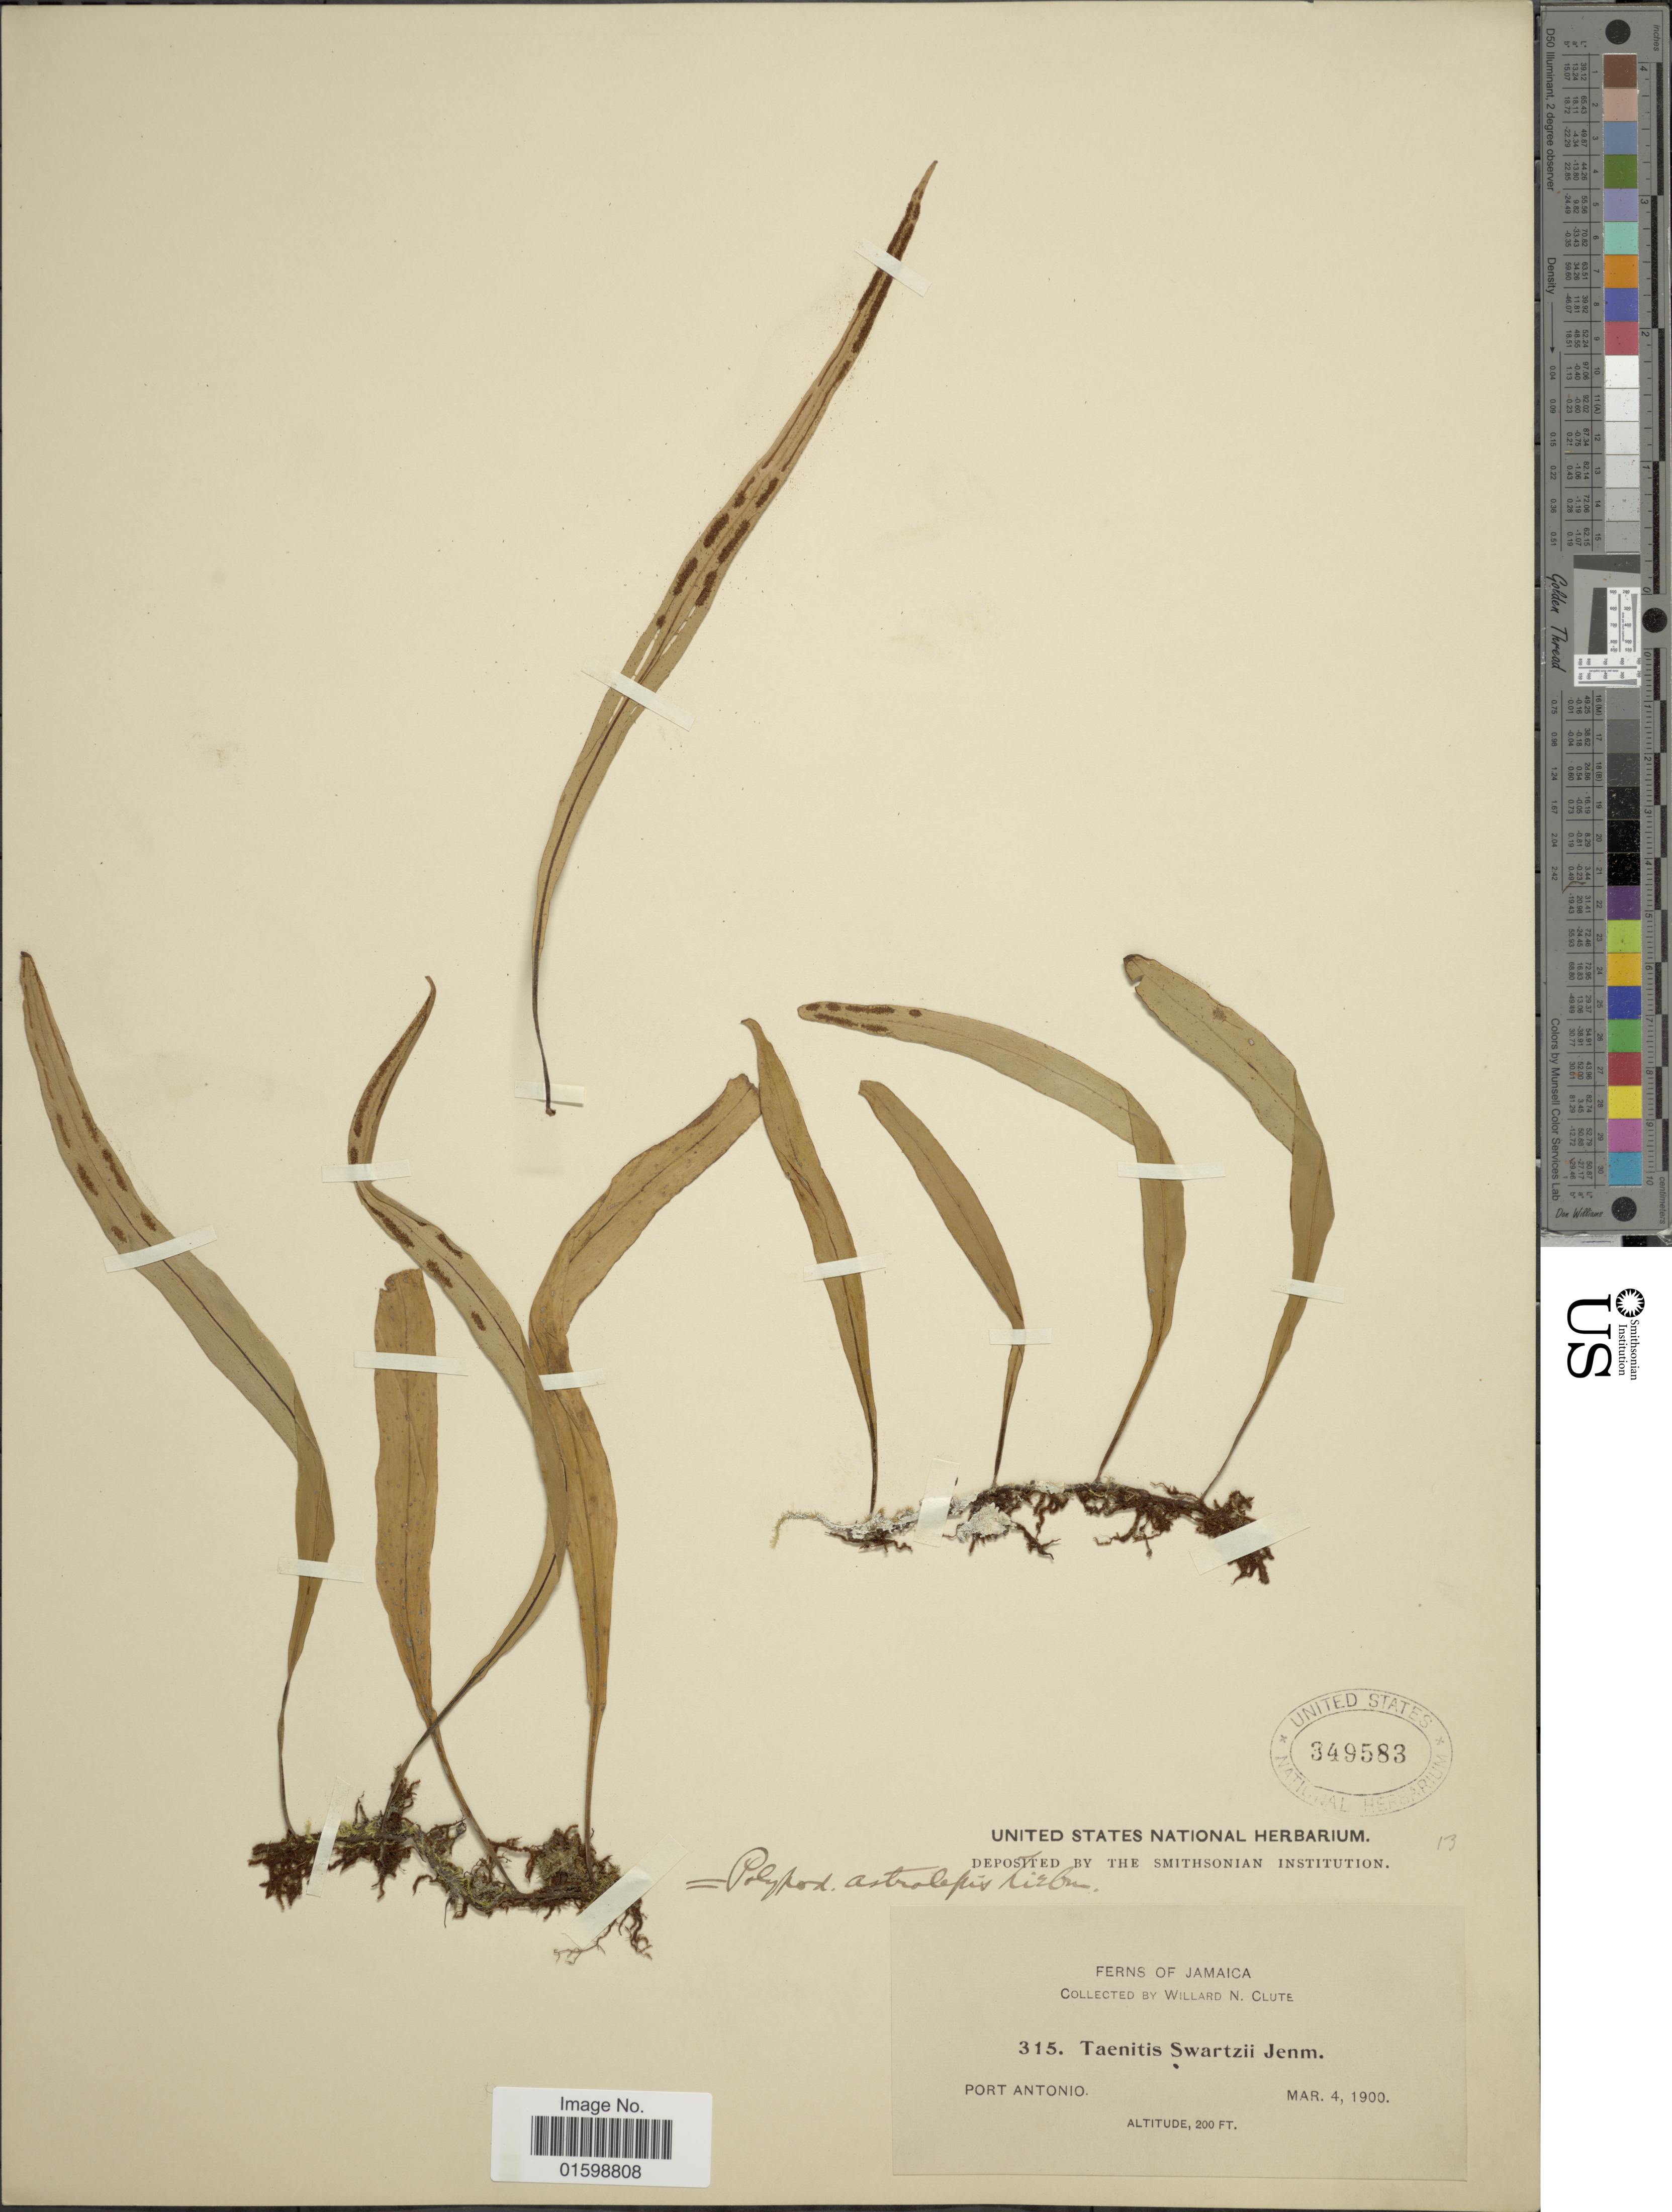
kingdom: Plantae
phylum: Tracheophyta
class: Polypodiopsida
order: Polypodiales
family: Polypodiaceae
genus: Pleopeltis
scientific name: Pleopeltis astrolepis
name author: (Liebm.) E. Fourn.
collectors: W. N. Clute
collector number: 315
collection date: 1900-03-04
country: Jamaica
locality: Port Antonio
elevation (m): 61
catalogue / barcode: US 349583